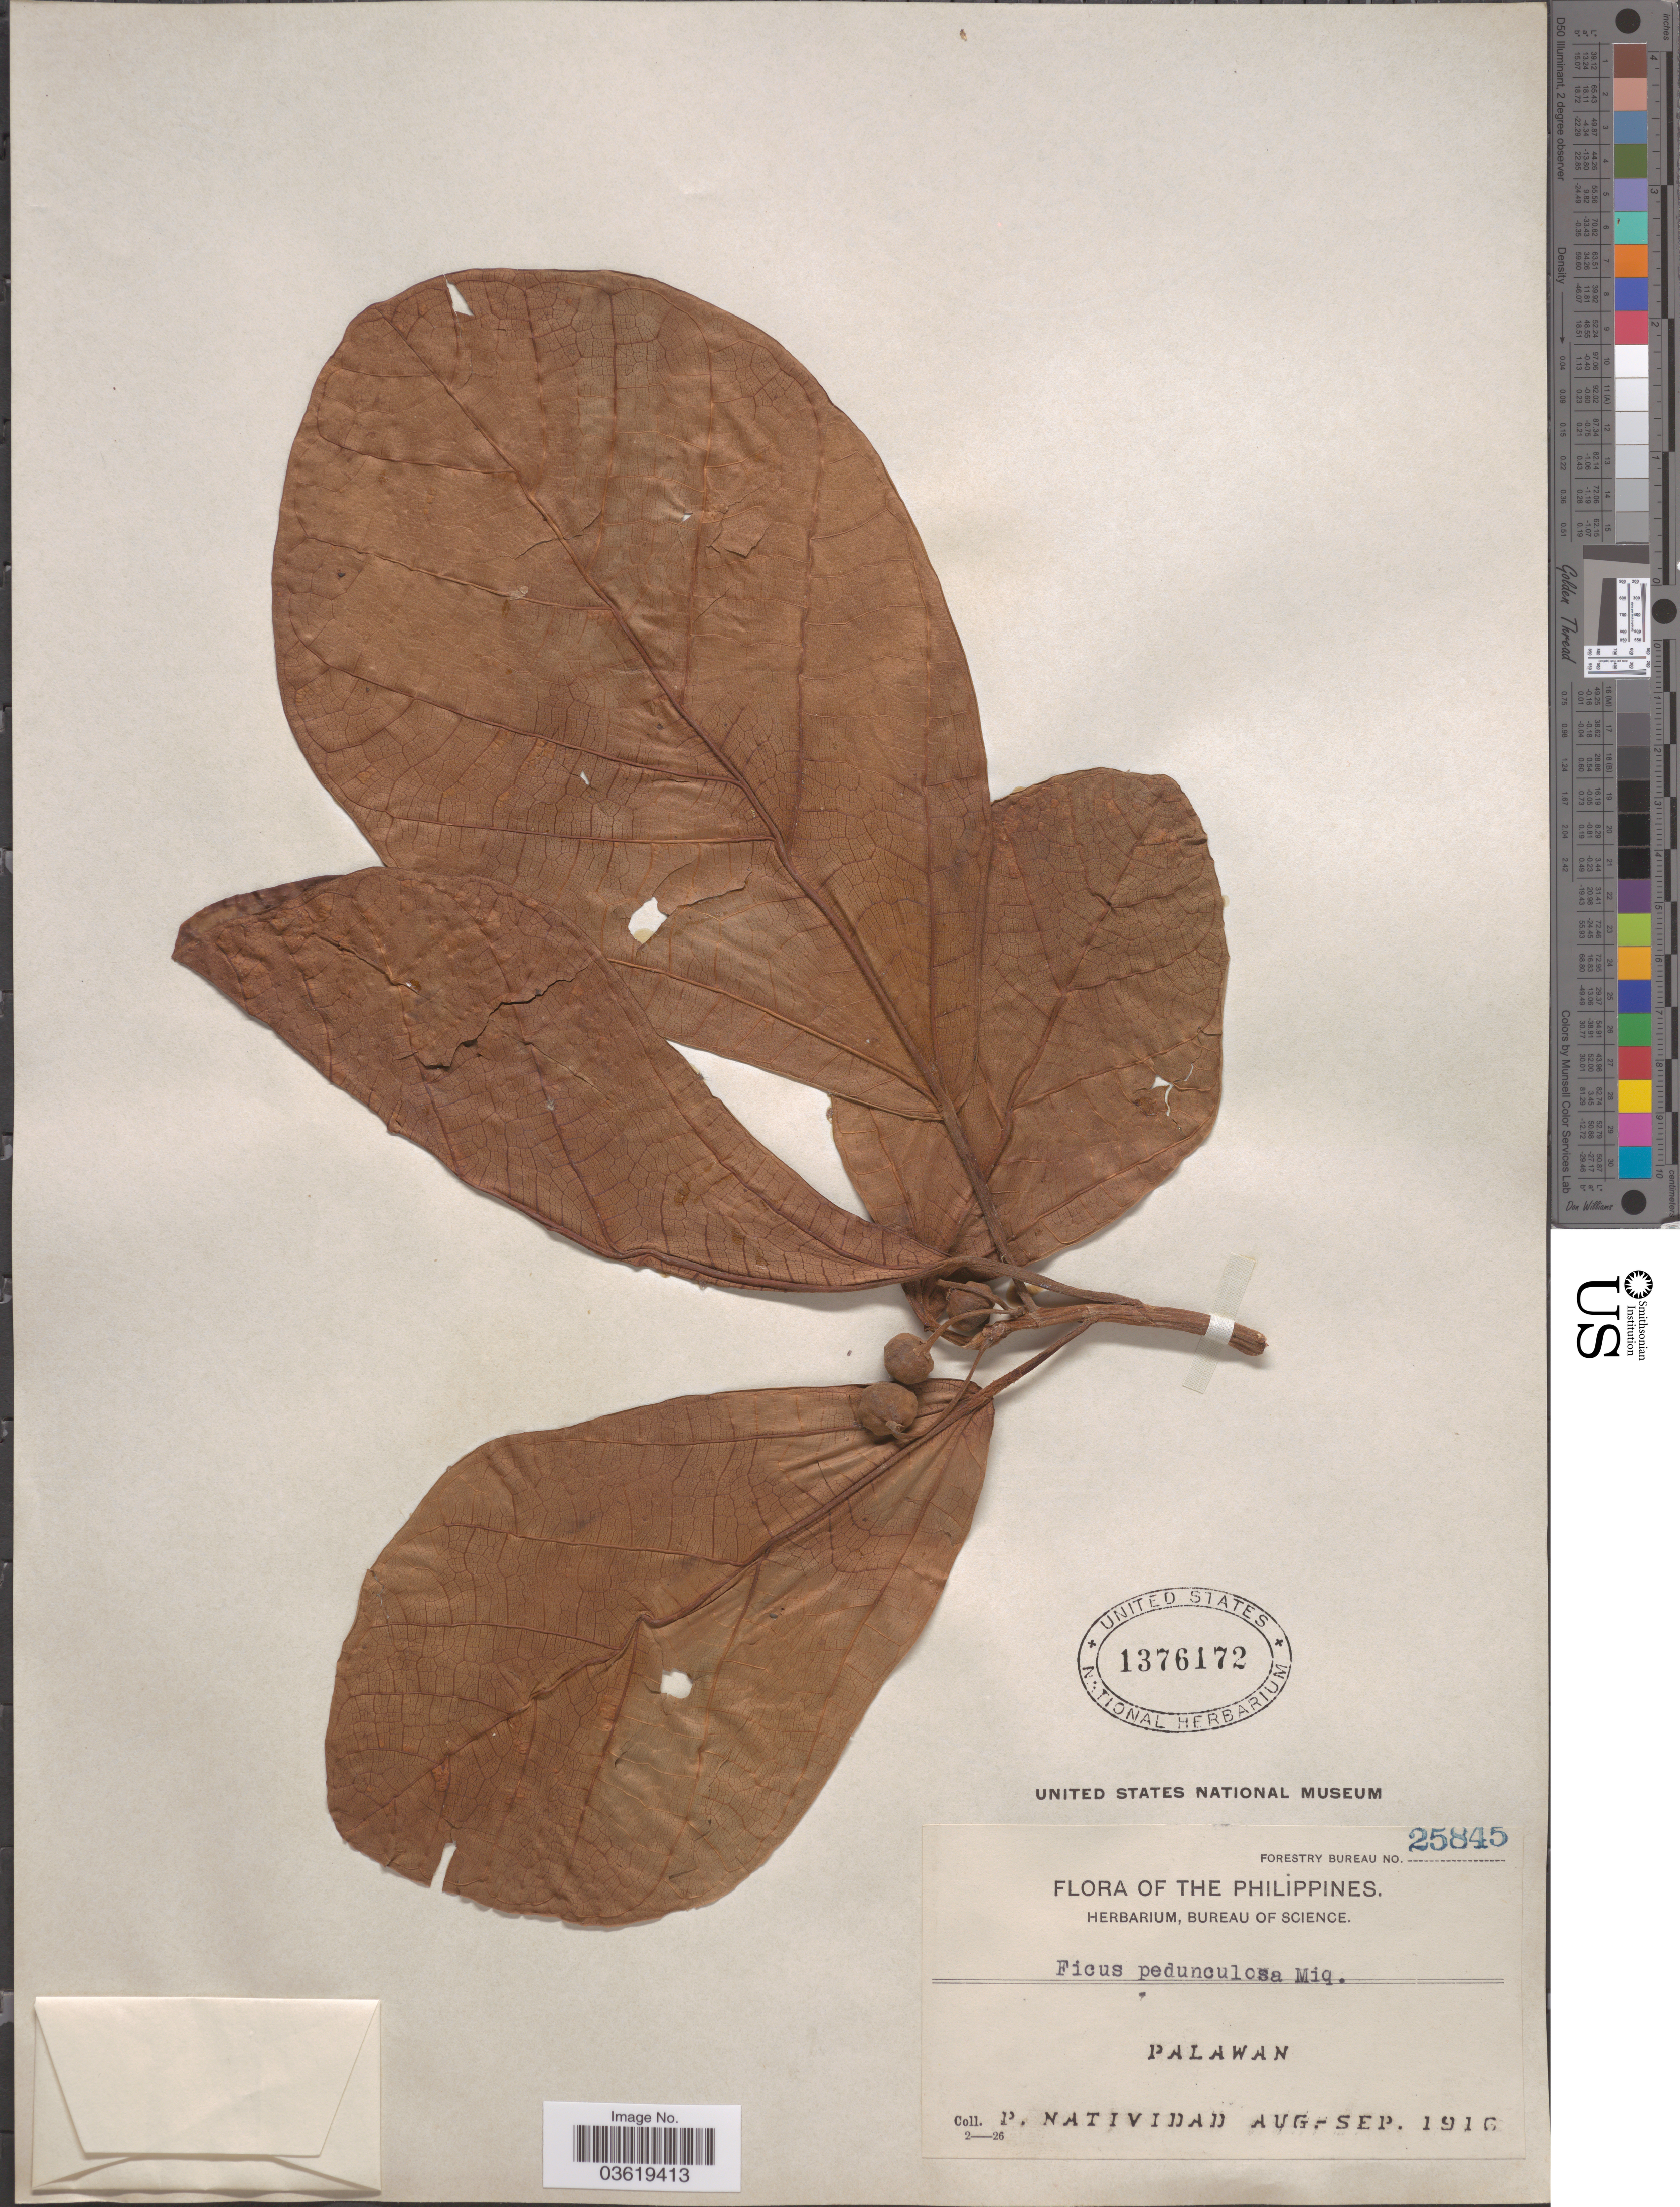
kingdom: Plantae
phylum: Tracheophyta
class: Magnoliopsida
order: Rosales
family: Moraceae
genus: Ficus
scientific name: Ficus pedunculosa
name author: Miq.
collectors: P. Natividad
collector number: Forestry Bureau 25845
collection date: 1916-08/1916-09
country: Philippines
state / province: Mimaropa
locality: Palawan.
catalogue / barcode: US 1376172